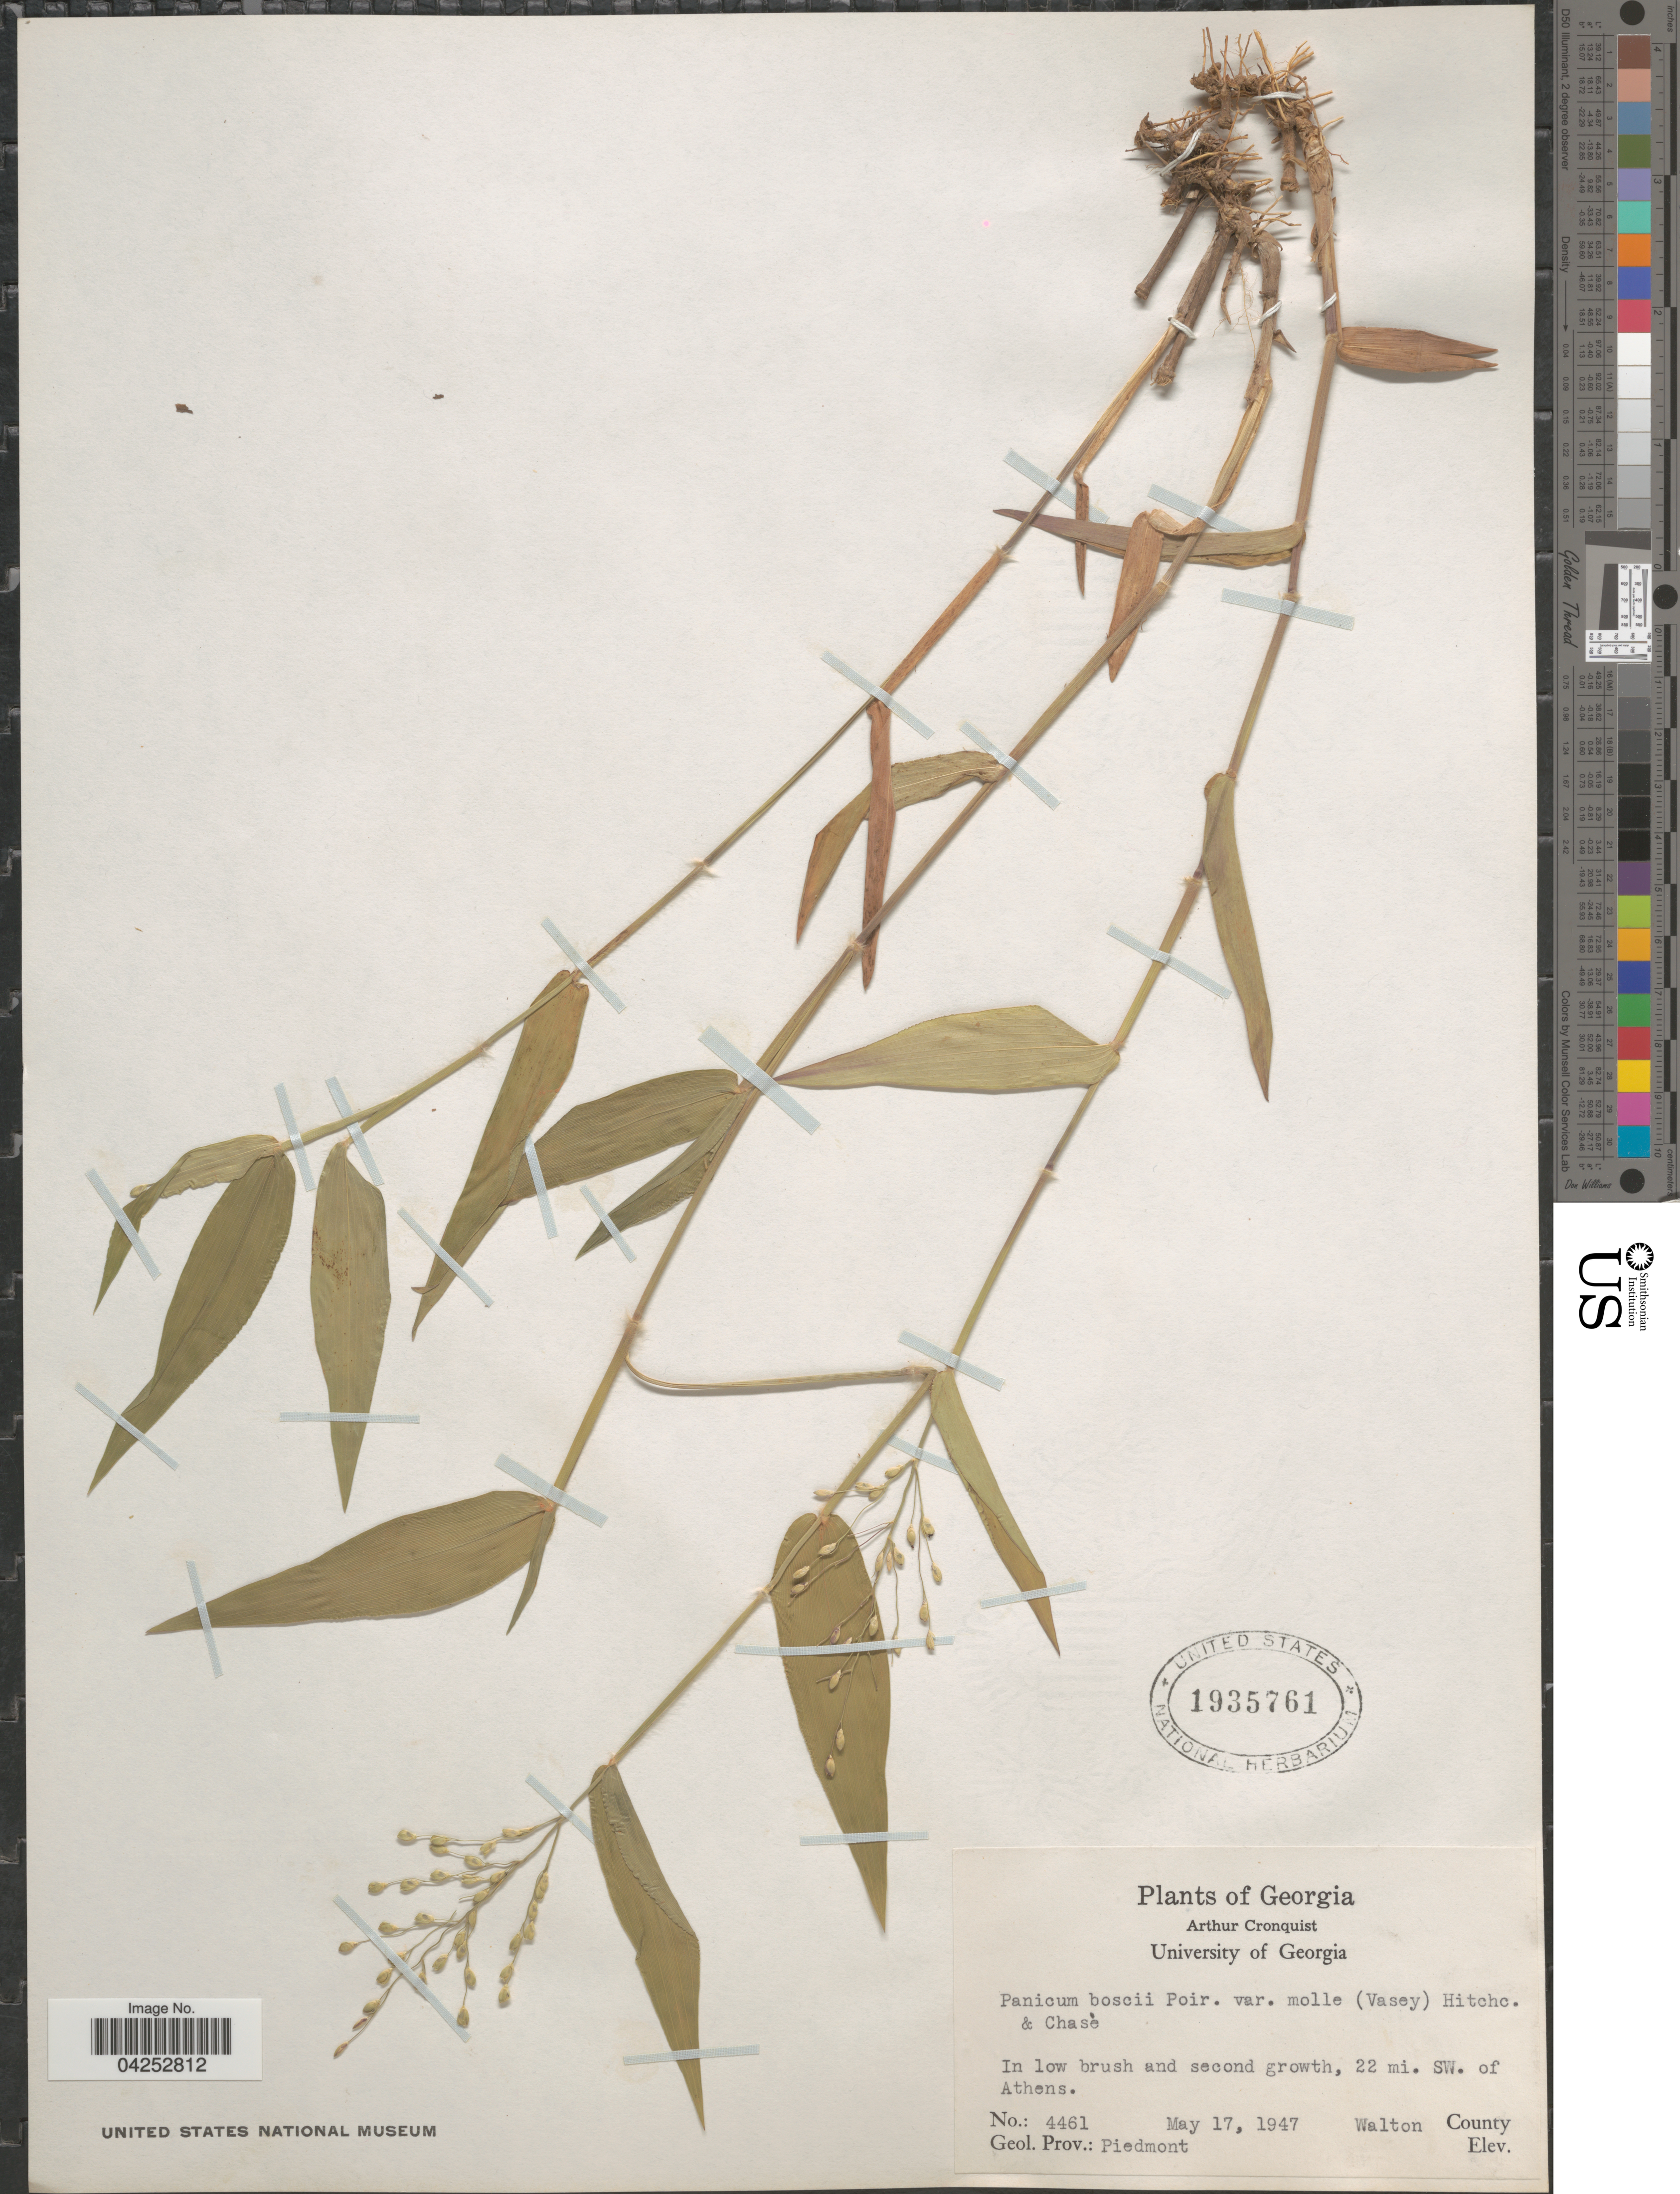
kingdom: Plantae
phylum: Tracheophyta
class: Liliopsida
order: Poales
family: Poaceae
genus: Dichanthelium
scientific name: Dichanthelium boscii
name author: (Poir.) Gould & C.A. Clark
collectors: A. J. Cronquist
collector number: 4461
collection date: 1947-05-17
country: United States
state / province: Georgia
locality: In low brush and second growth, 22 mi. SW. of Athens. Walton County. Geol. Prov.: Piedmont.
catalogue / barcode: US 1935761